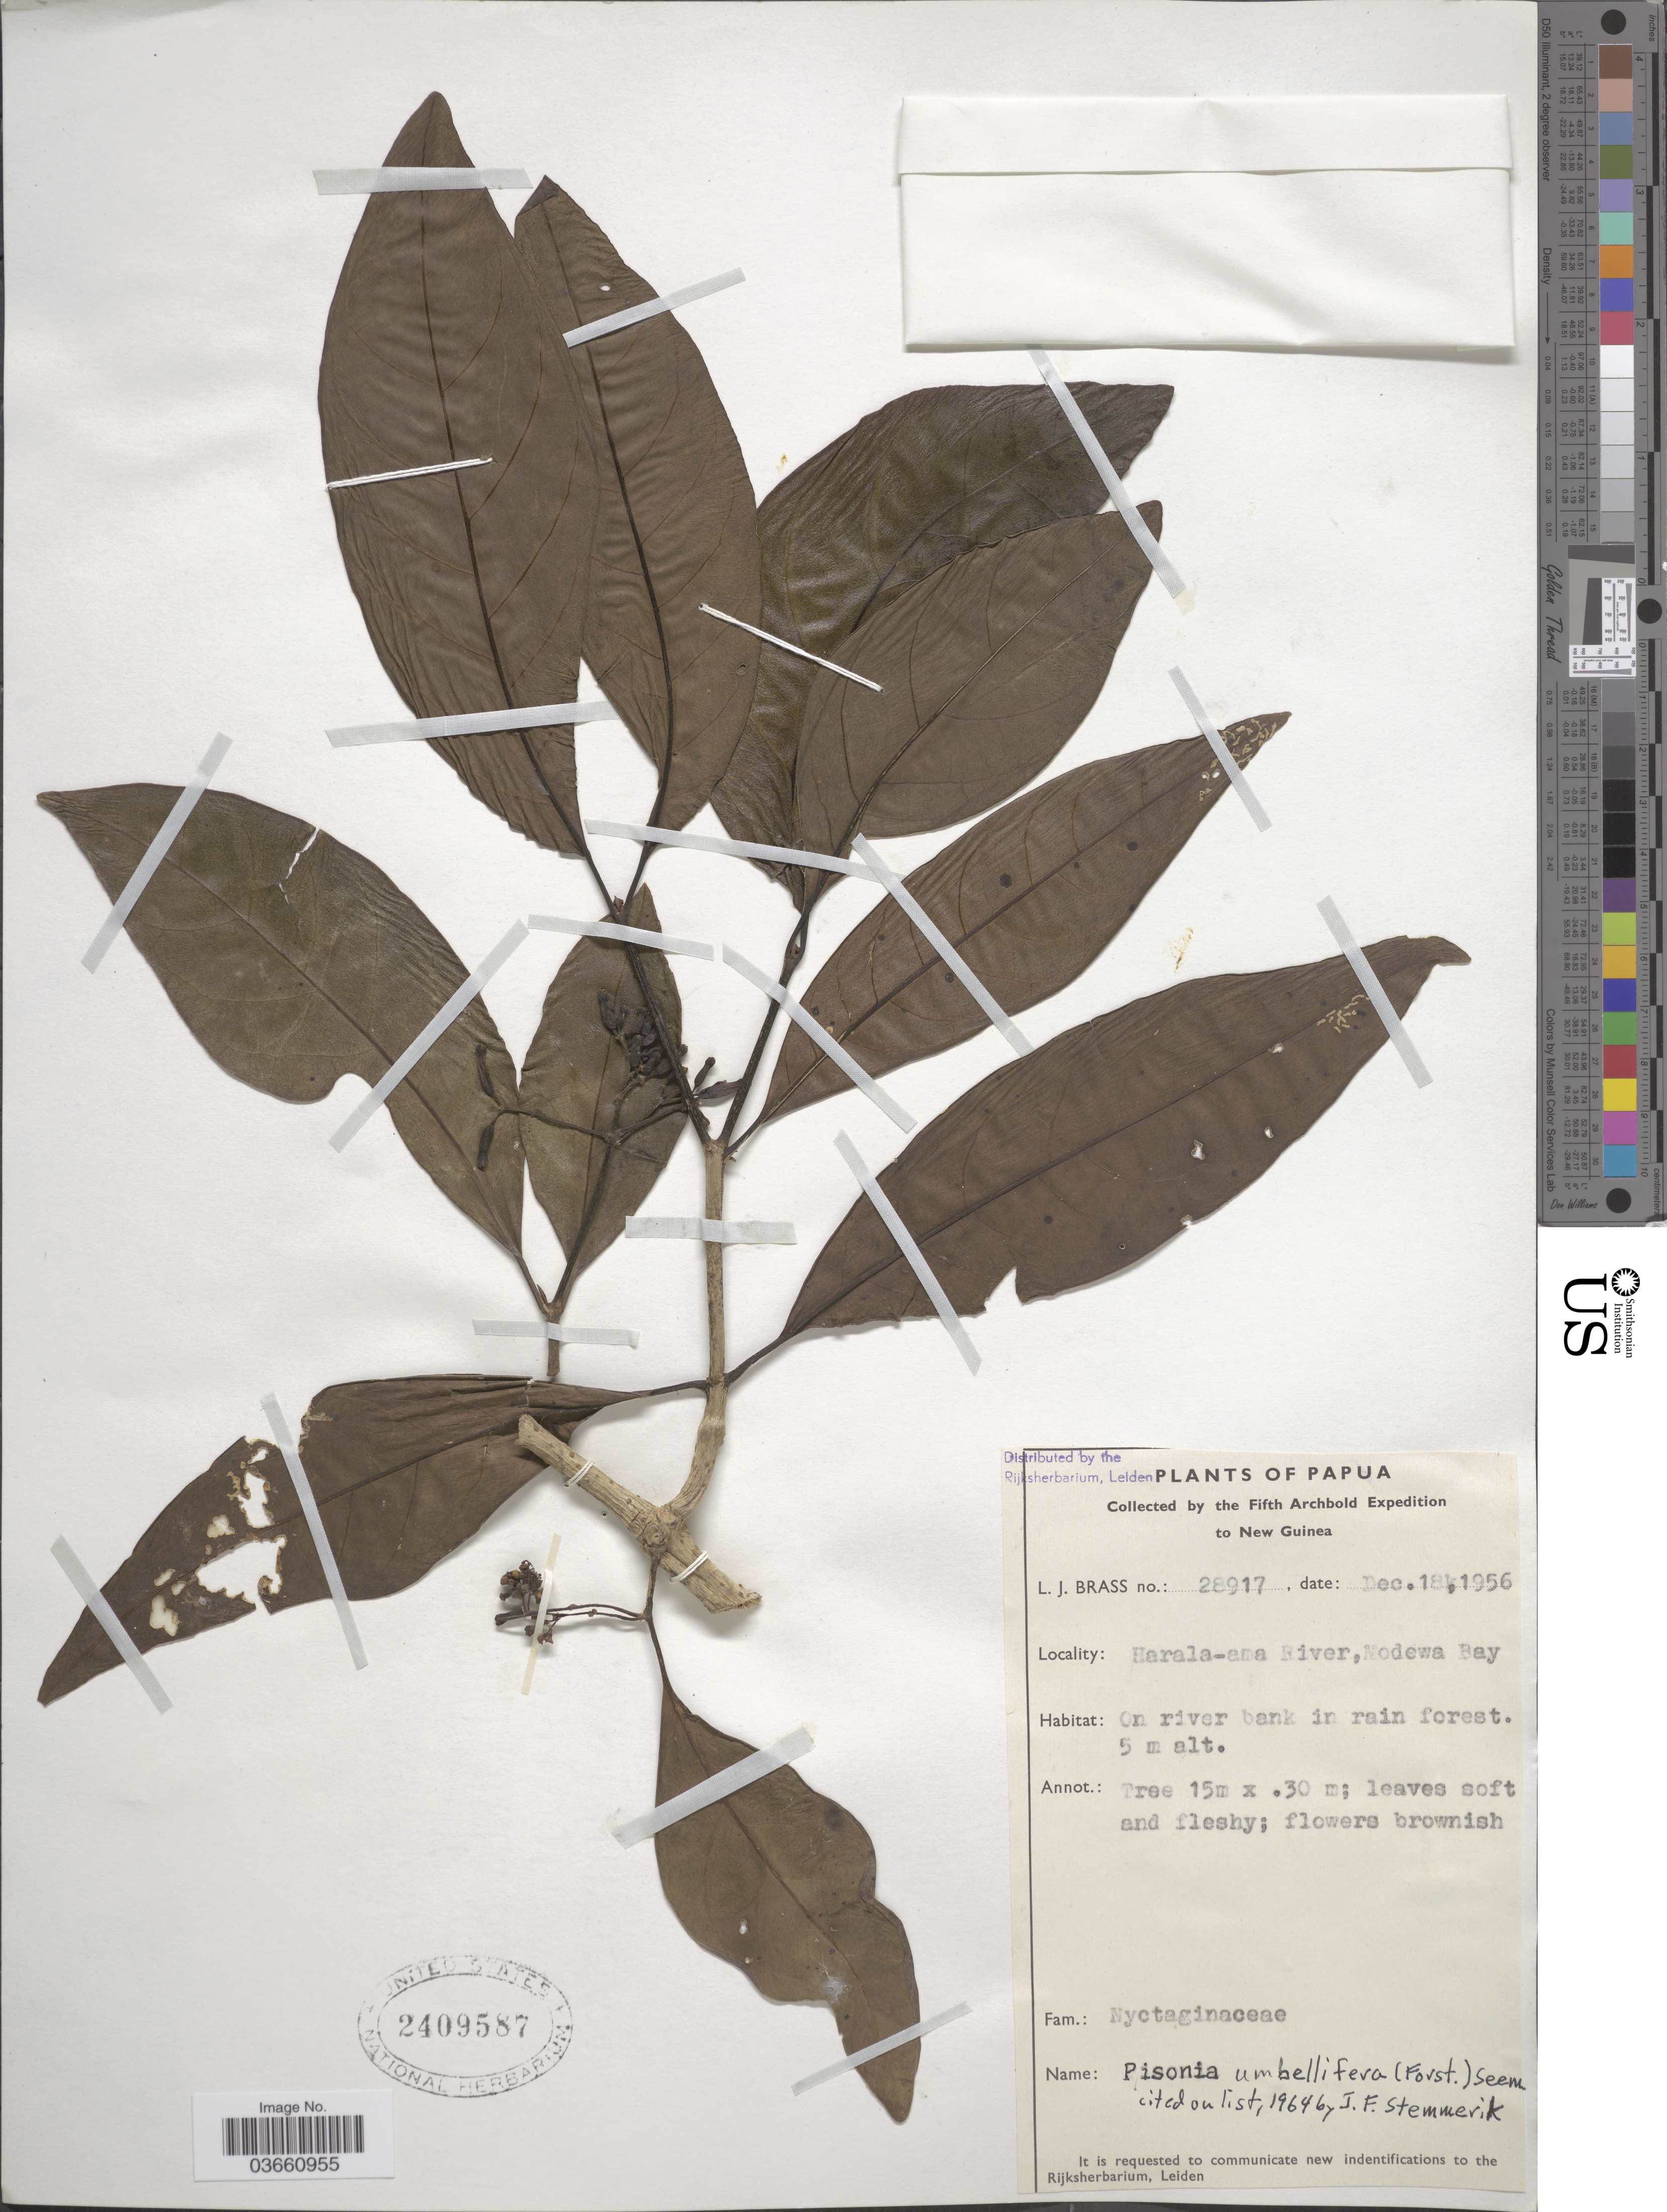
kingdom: Plantae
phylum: Tracheophyta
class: Magnoliopsida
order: Caryophyllales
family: Nyctaginaceae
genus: Ceodes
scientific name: Ceodes umbellifera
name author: J.R. Forst. & G. Forst.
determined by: Wagner, W. L., (BOT), Smithsonian Institution - National Museum of Natural History (UNITED STATES)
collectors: L. J. Brass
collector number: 28917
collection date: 1956-12-18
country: Papua New Guinea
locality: Papua. New Guinea. Harala-ama River, Nodewa Bay.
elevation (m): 5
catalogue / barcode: US 2409587